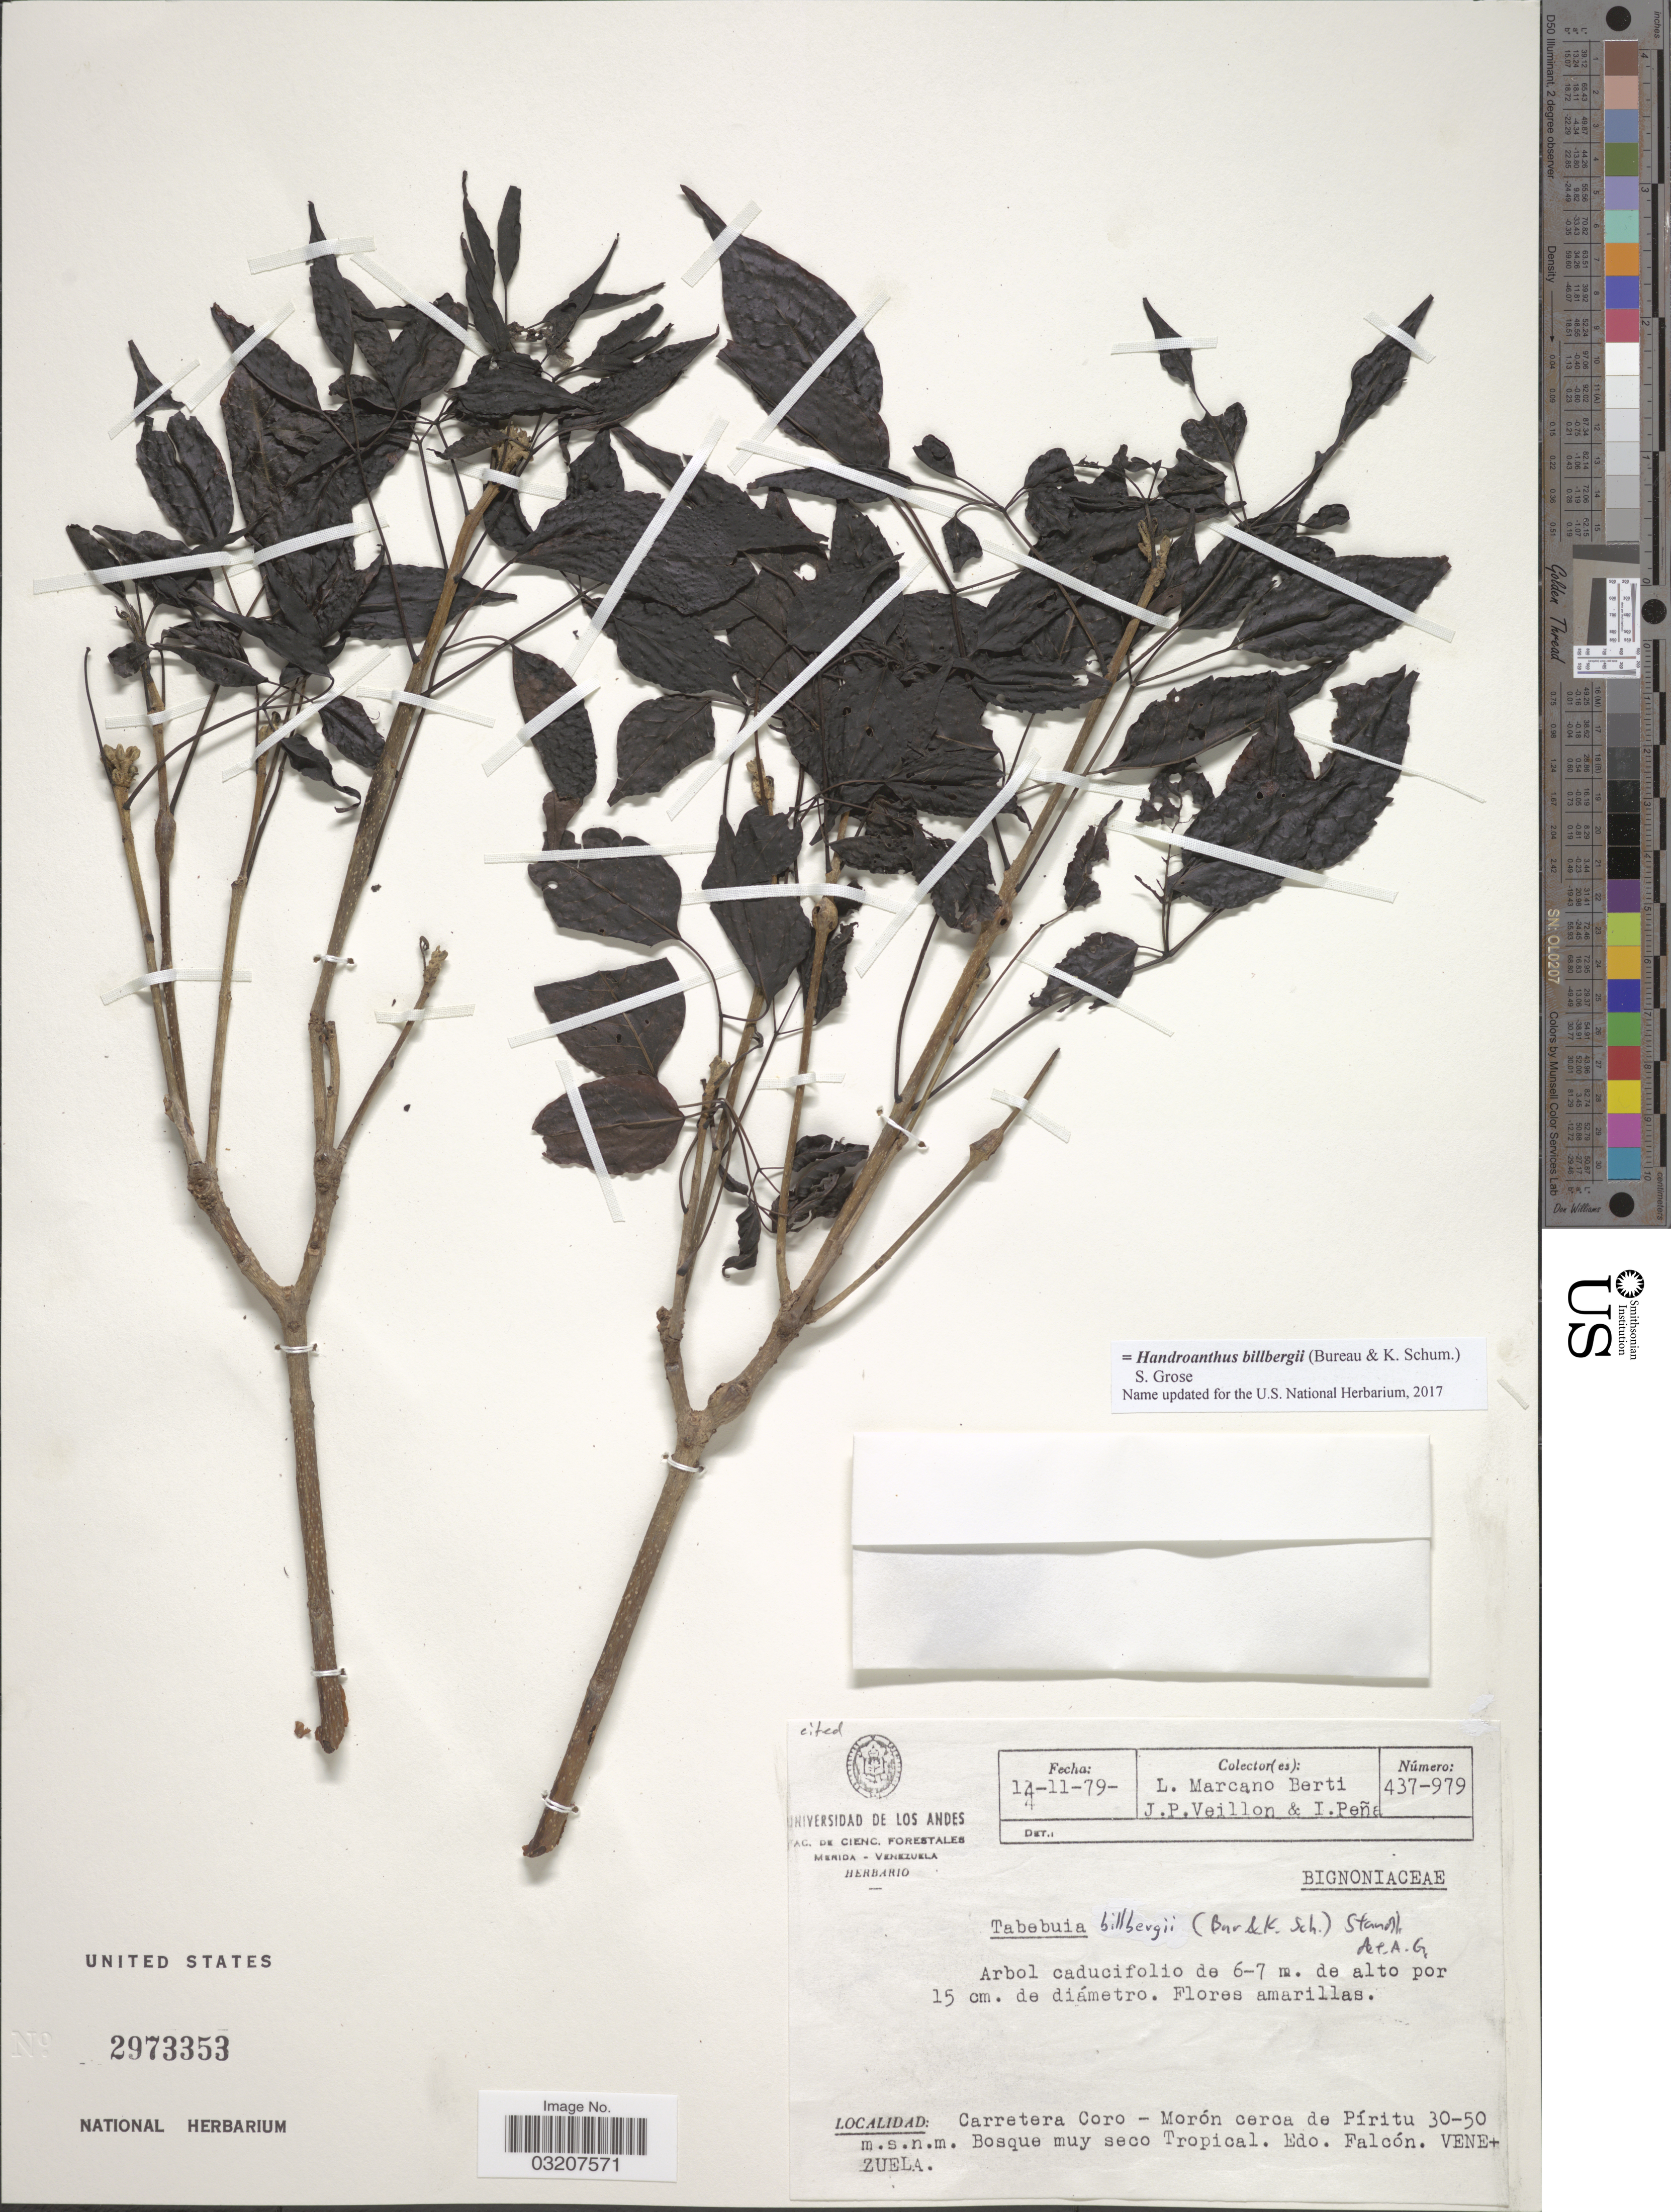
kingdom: Plantae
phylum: Tracheophyta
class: Magnoliopsida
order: Lamiales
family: Bignoniaceae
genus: Handroanthus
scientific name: Handroanthus billbergii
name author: (Bureau & K. Schum.) S.O. Grose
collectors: L. Marcano-Berti, J. Veillon & I. Pena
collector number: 437-979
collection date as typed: Transcribed d/m/y: 14/11/79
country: Venezuela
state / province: Falcón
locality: Carretera Coro - Morón cerca de Píritu.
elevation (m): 30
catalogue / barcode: US 2973353